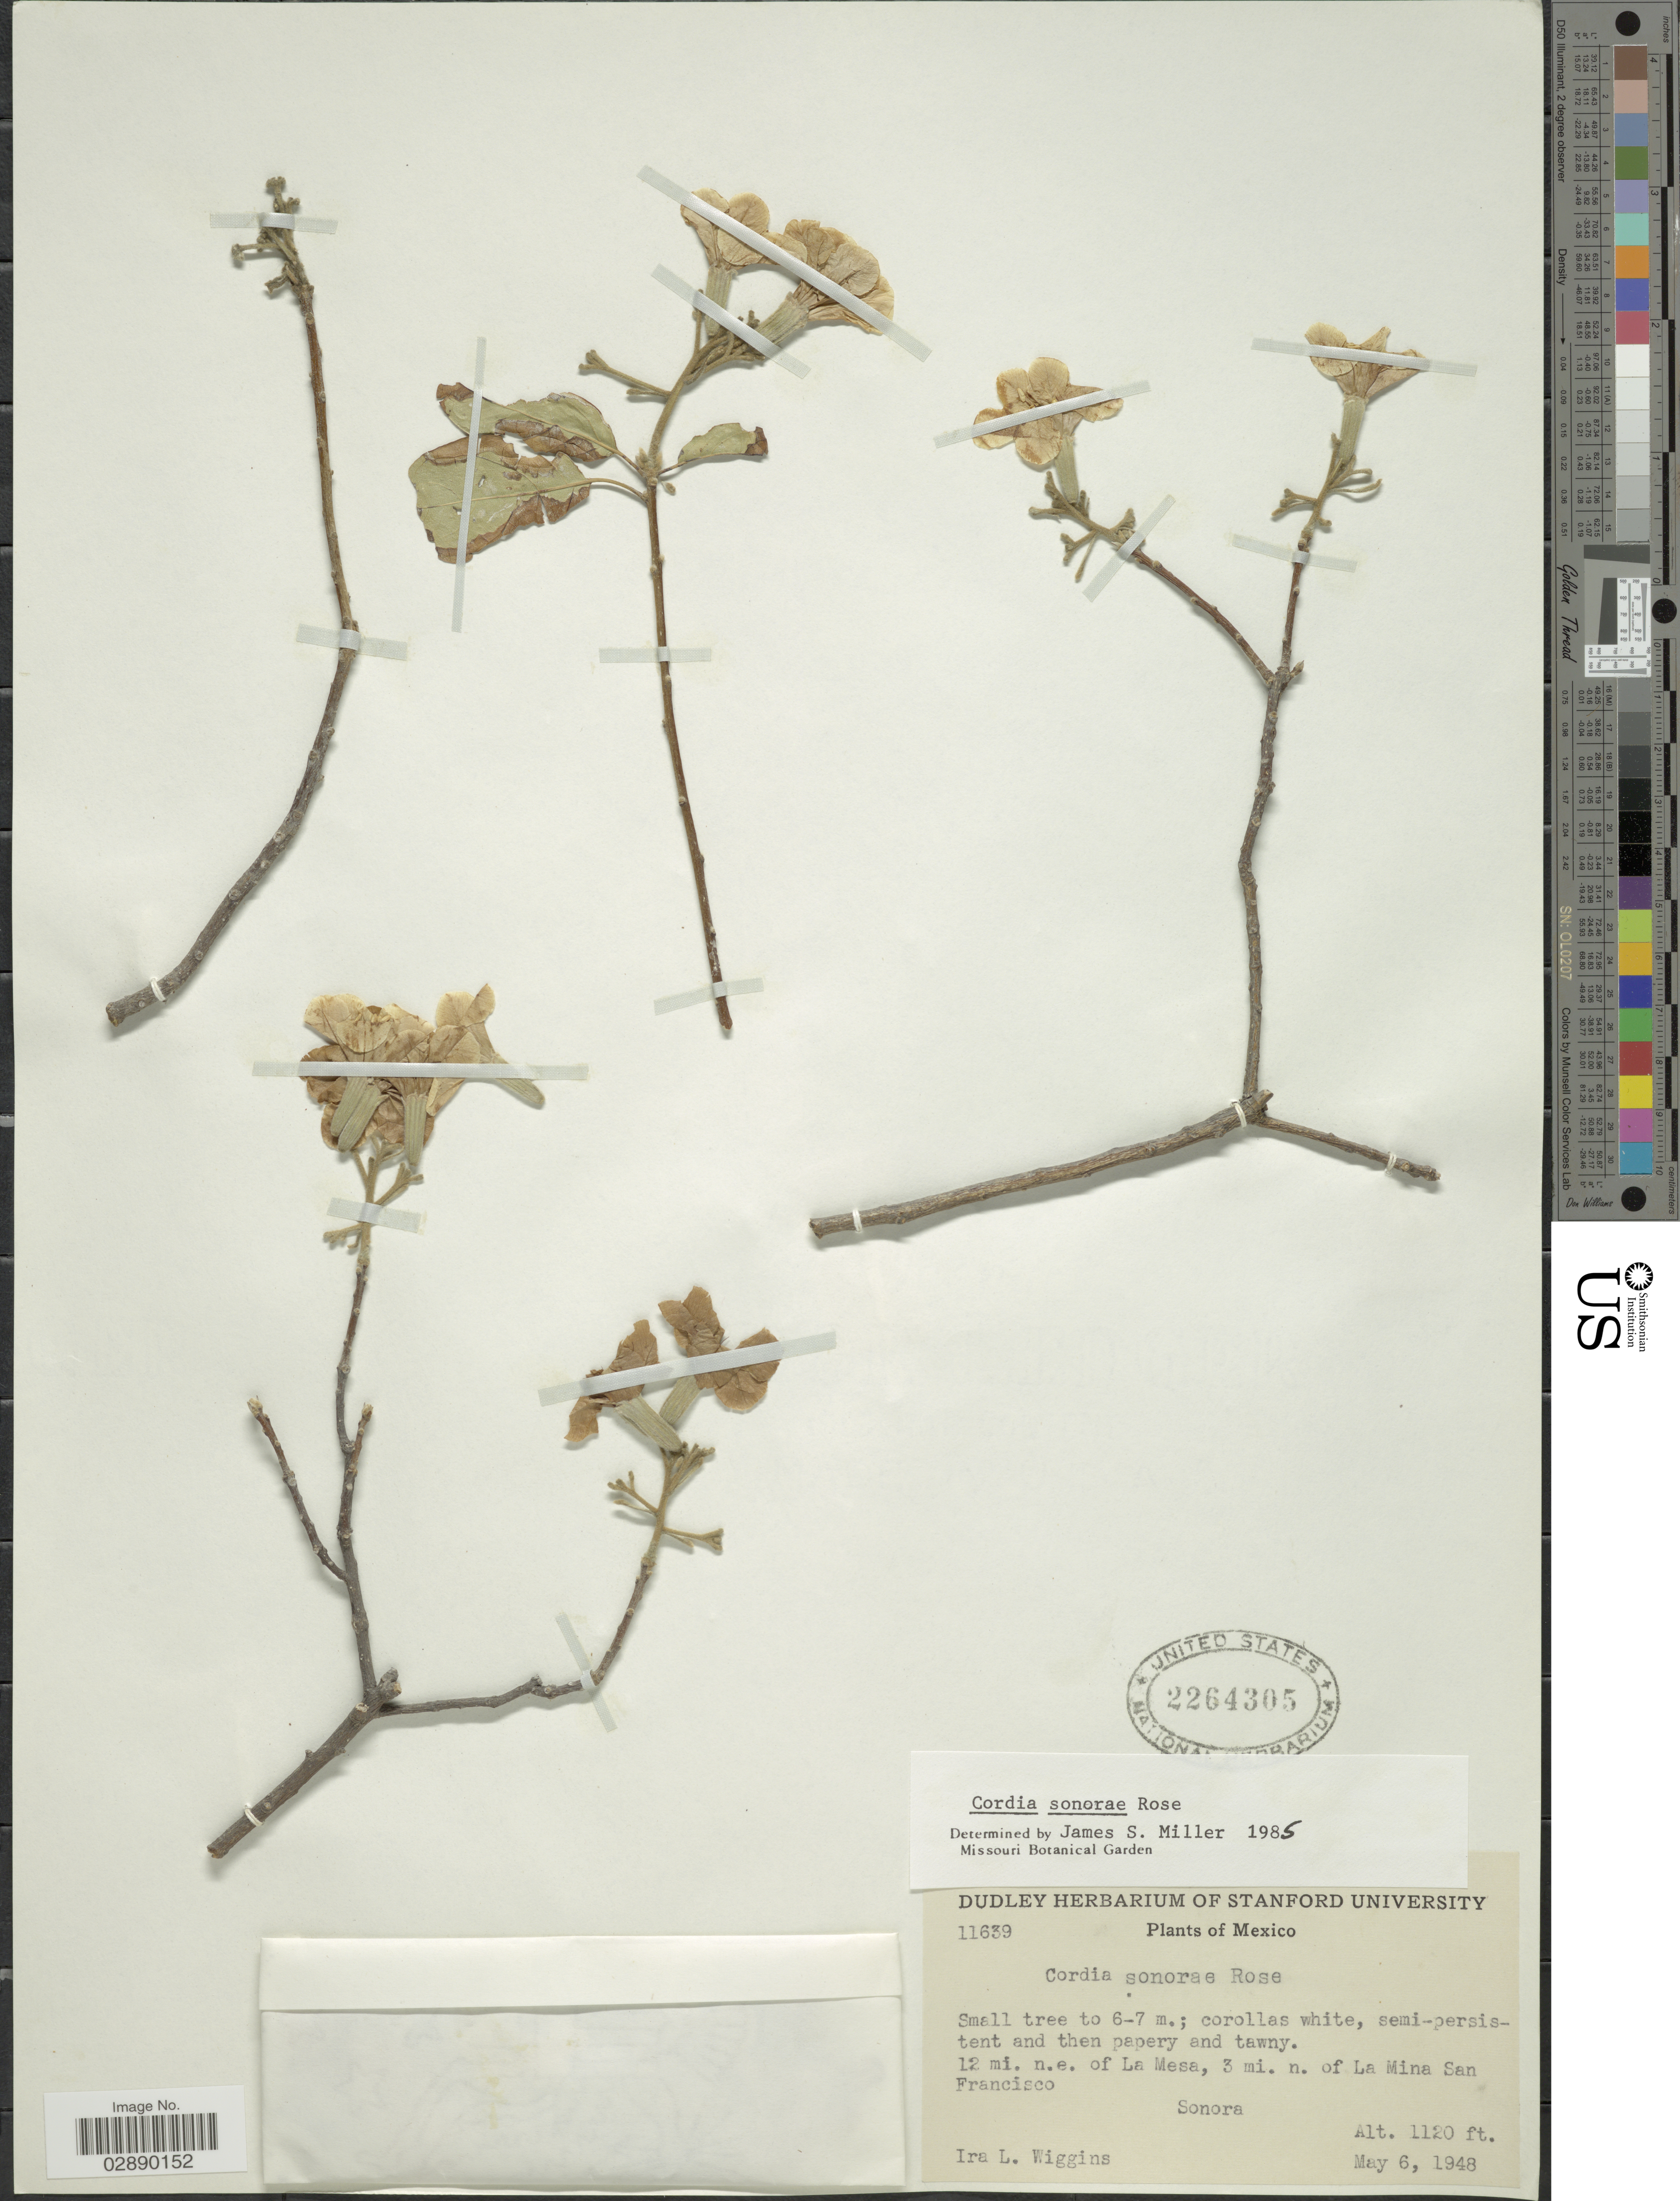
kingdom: Plantae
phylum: Tracheophyta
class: Magnoliopsida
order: Boraginales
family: Cordiaceae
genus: Cordia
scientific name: Cordia sonorae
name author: Rose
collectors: I. L. Wiggins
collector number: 11639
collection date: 1948-05-06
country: Mexico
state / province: Sonora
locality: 12 mi. n.e. of La Mesa, 3 mi. n. of La Mina San Francisco.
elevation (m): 341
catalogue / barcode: US 2264305